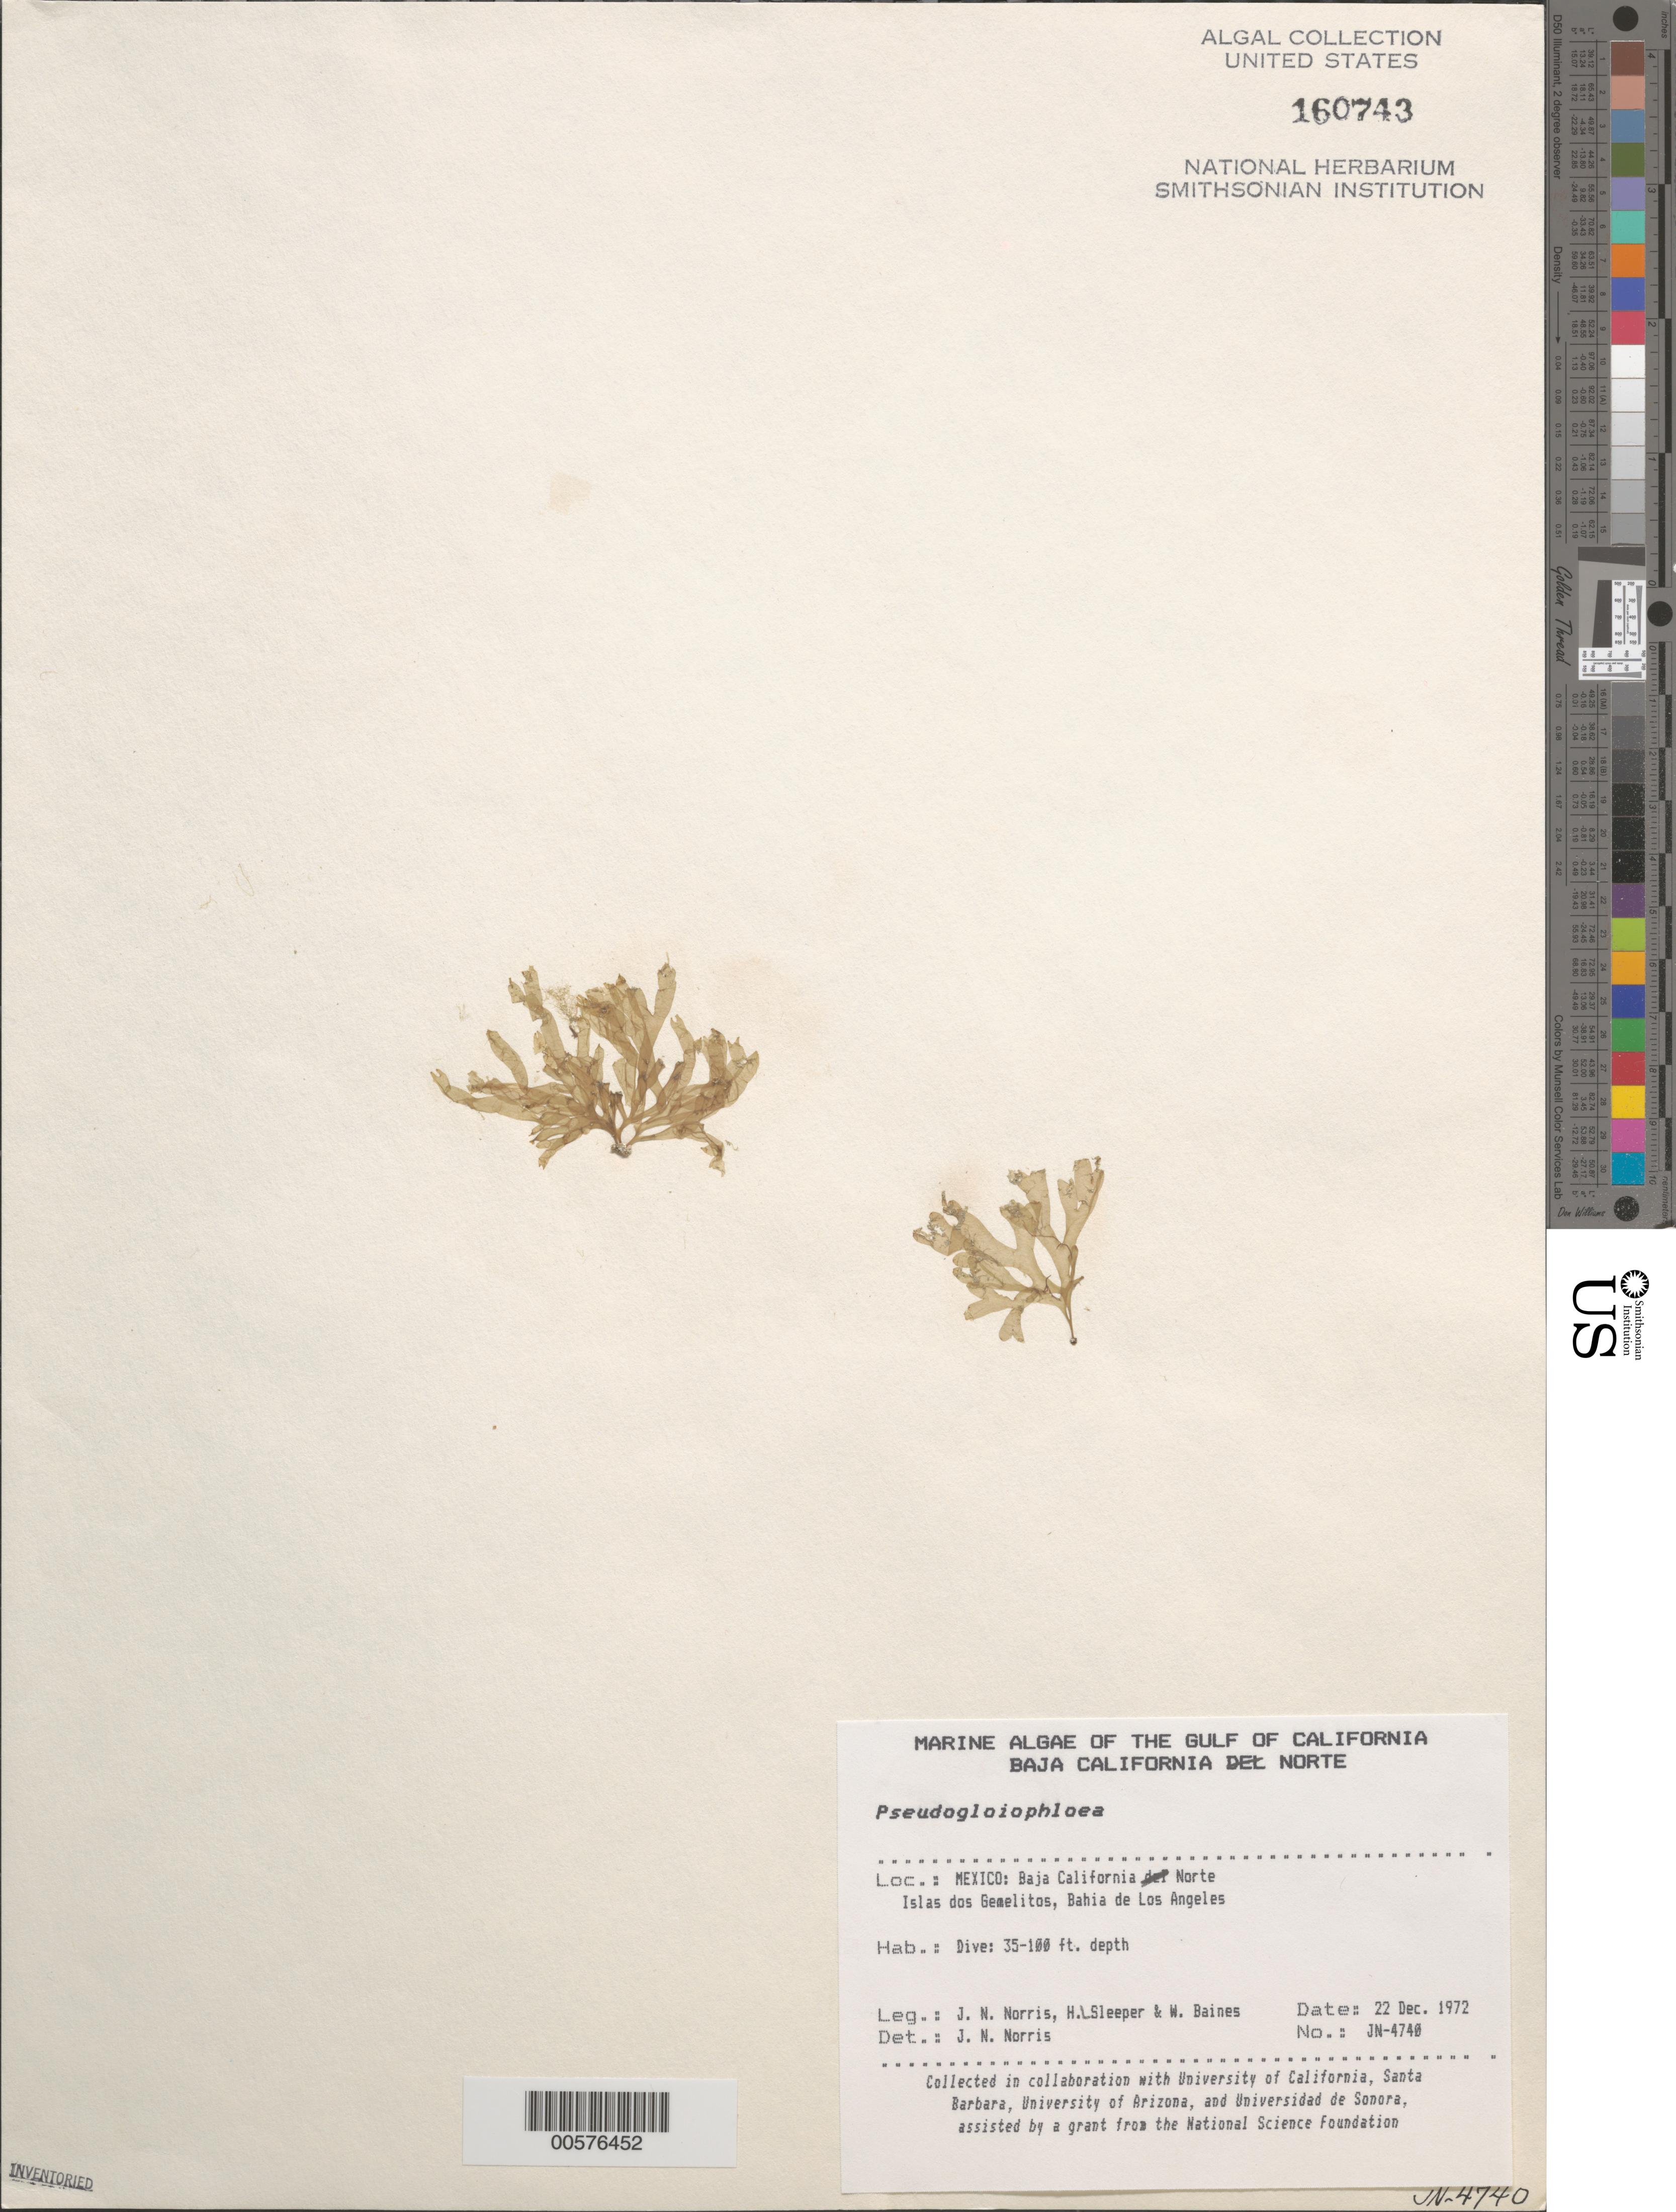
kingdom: Plantae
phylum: Rhodophyta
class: Florideophyceae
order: Nemaliales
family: Scinaiaceae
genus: Scinaia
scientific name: Scinaia sp.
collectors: J. N. Norris, H. Sleeper & W. Baines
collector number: JN-4740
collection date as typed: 22 Dec 1972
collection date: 1972-12-22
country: Mexico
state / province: Baja California Norte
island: Islas Los Gemelitos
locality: Bahia de los Angeles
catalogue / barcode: US 160743